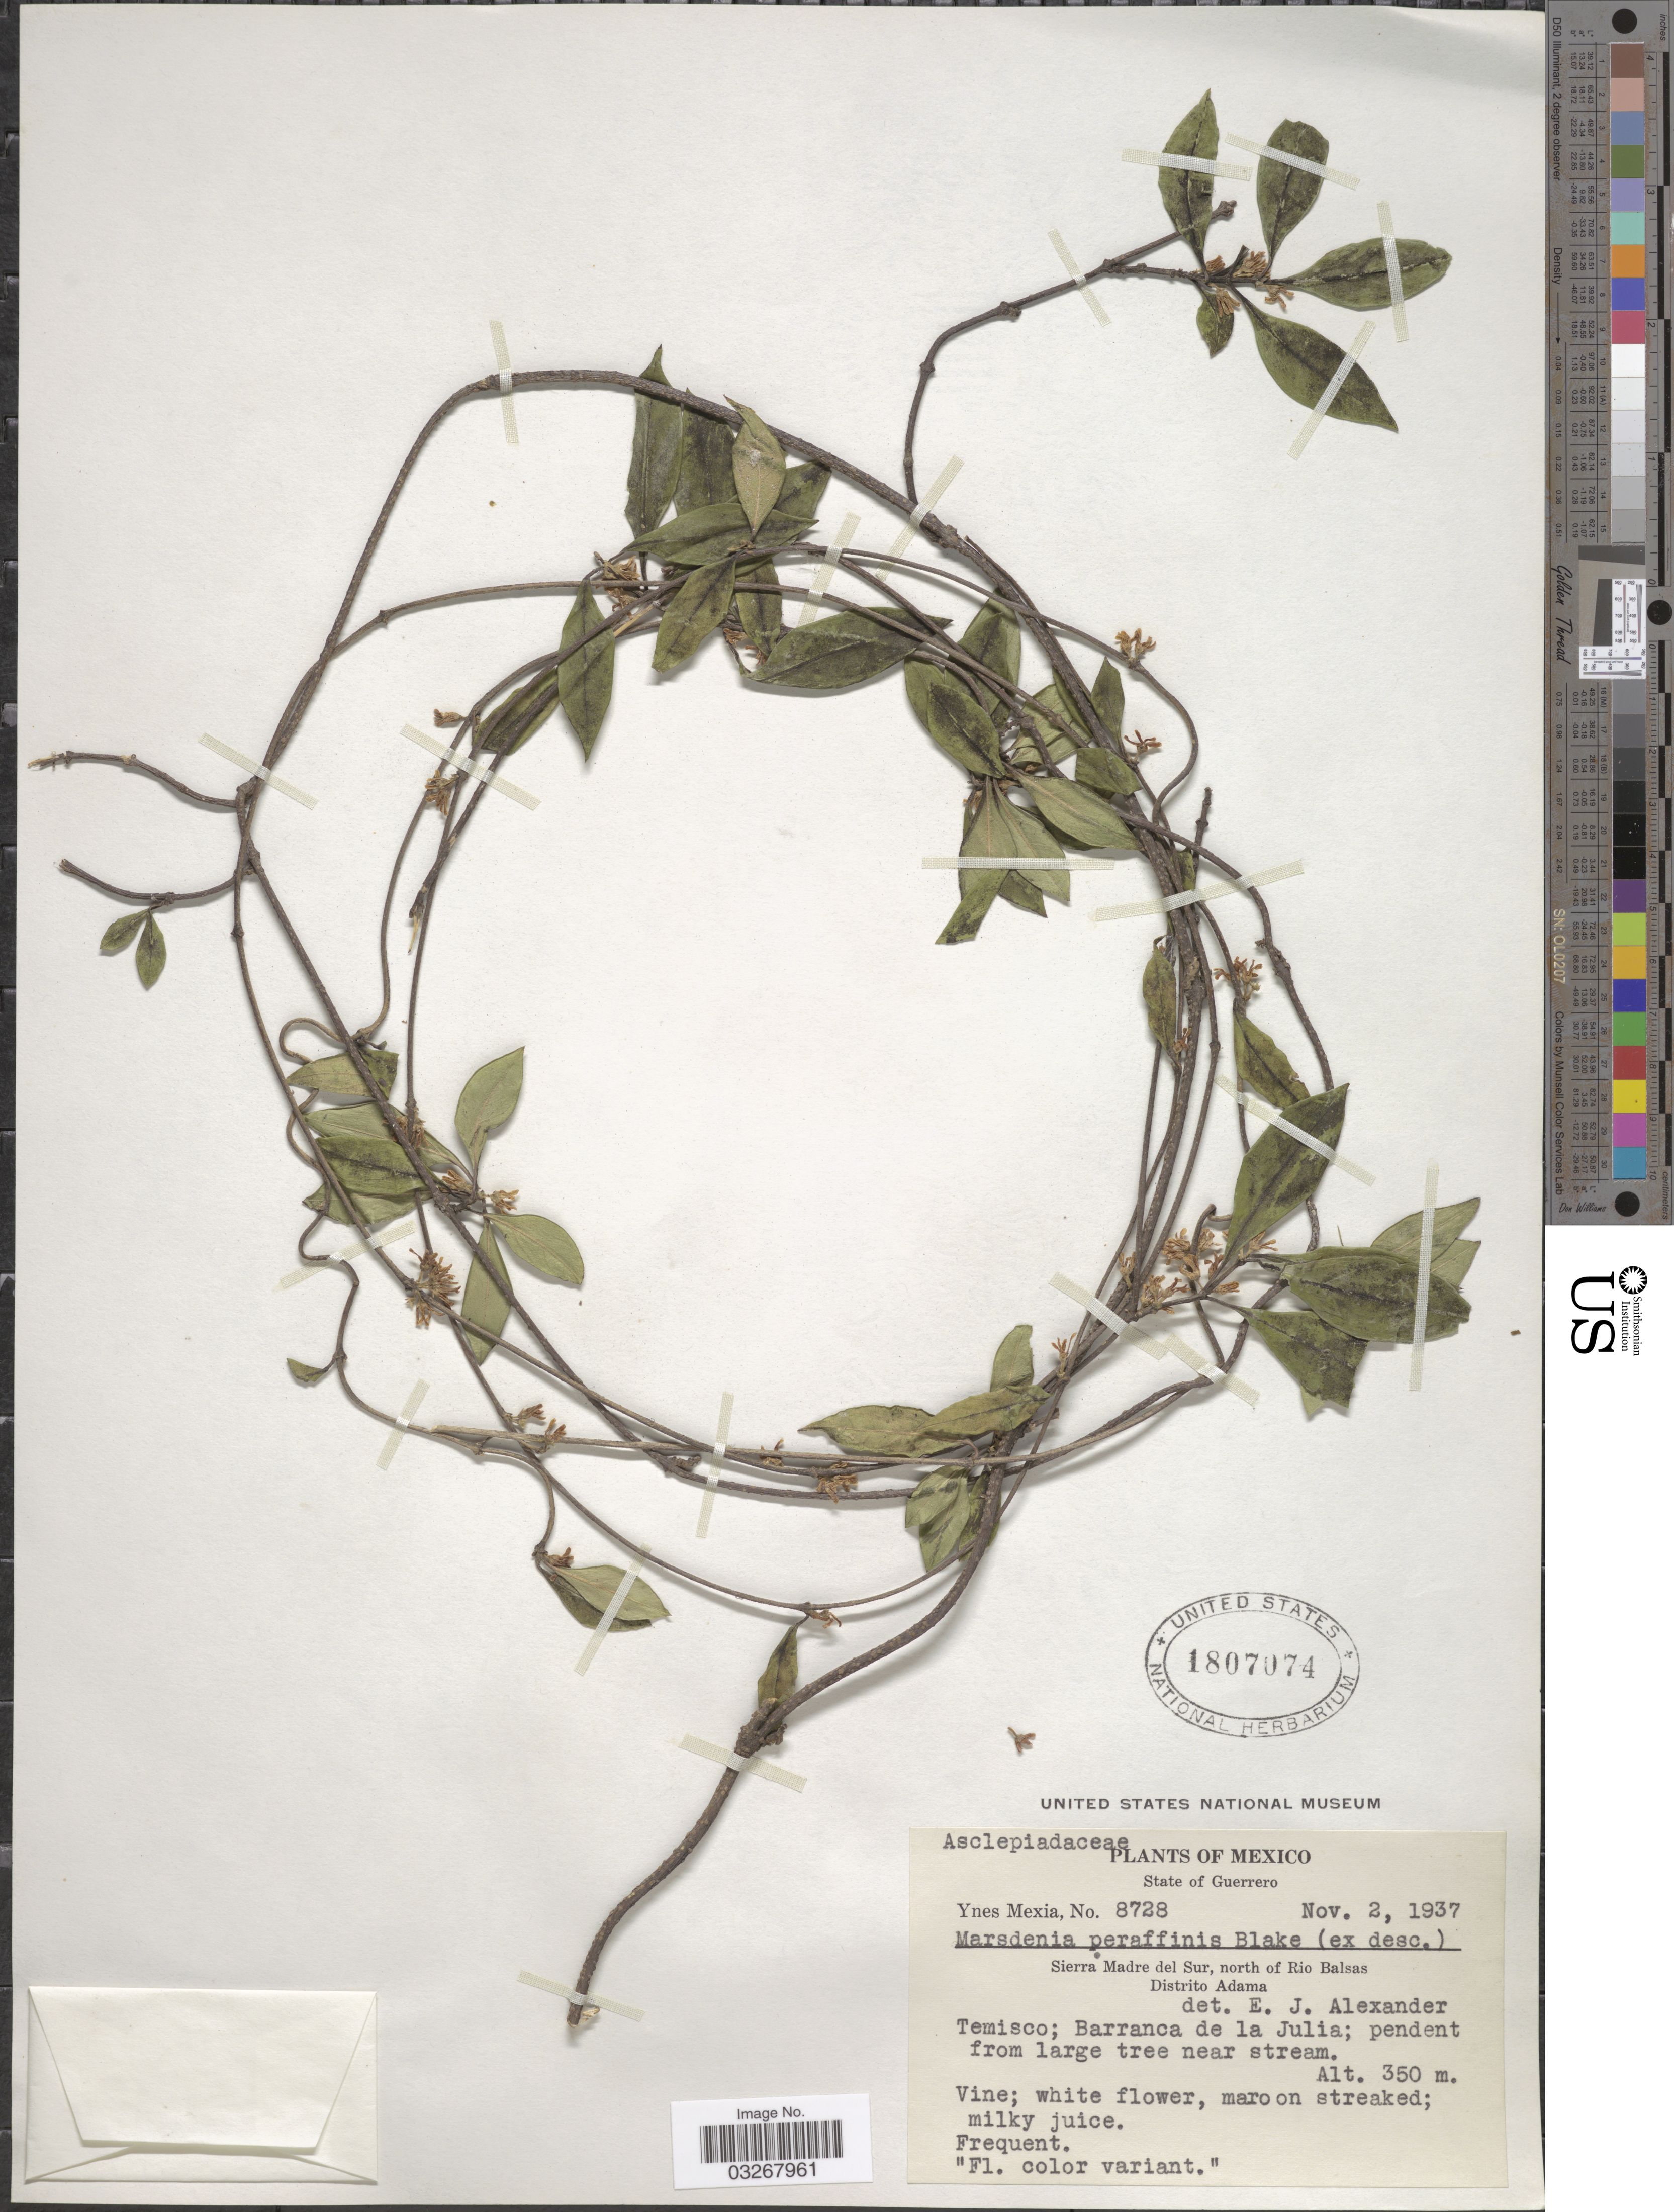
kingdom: Plantae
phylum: Tracheophyta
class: Magnoliopsida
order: Gentianales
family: Apocynaceae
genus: Marsdenia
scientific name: Marsdenia peraffinis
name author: S.F. Blake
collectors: Y. Mexia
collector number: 8728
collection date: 1937-11-02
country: Mexico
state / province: Guerrero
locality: Sierra Madre del Sur, north of Rio Balsas, Distrito Adama. Temisco; Barranca de la Julia.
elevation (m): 350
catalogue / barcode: US 1807074